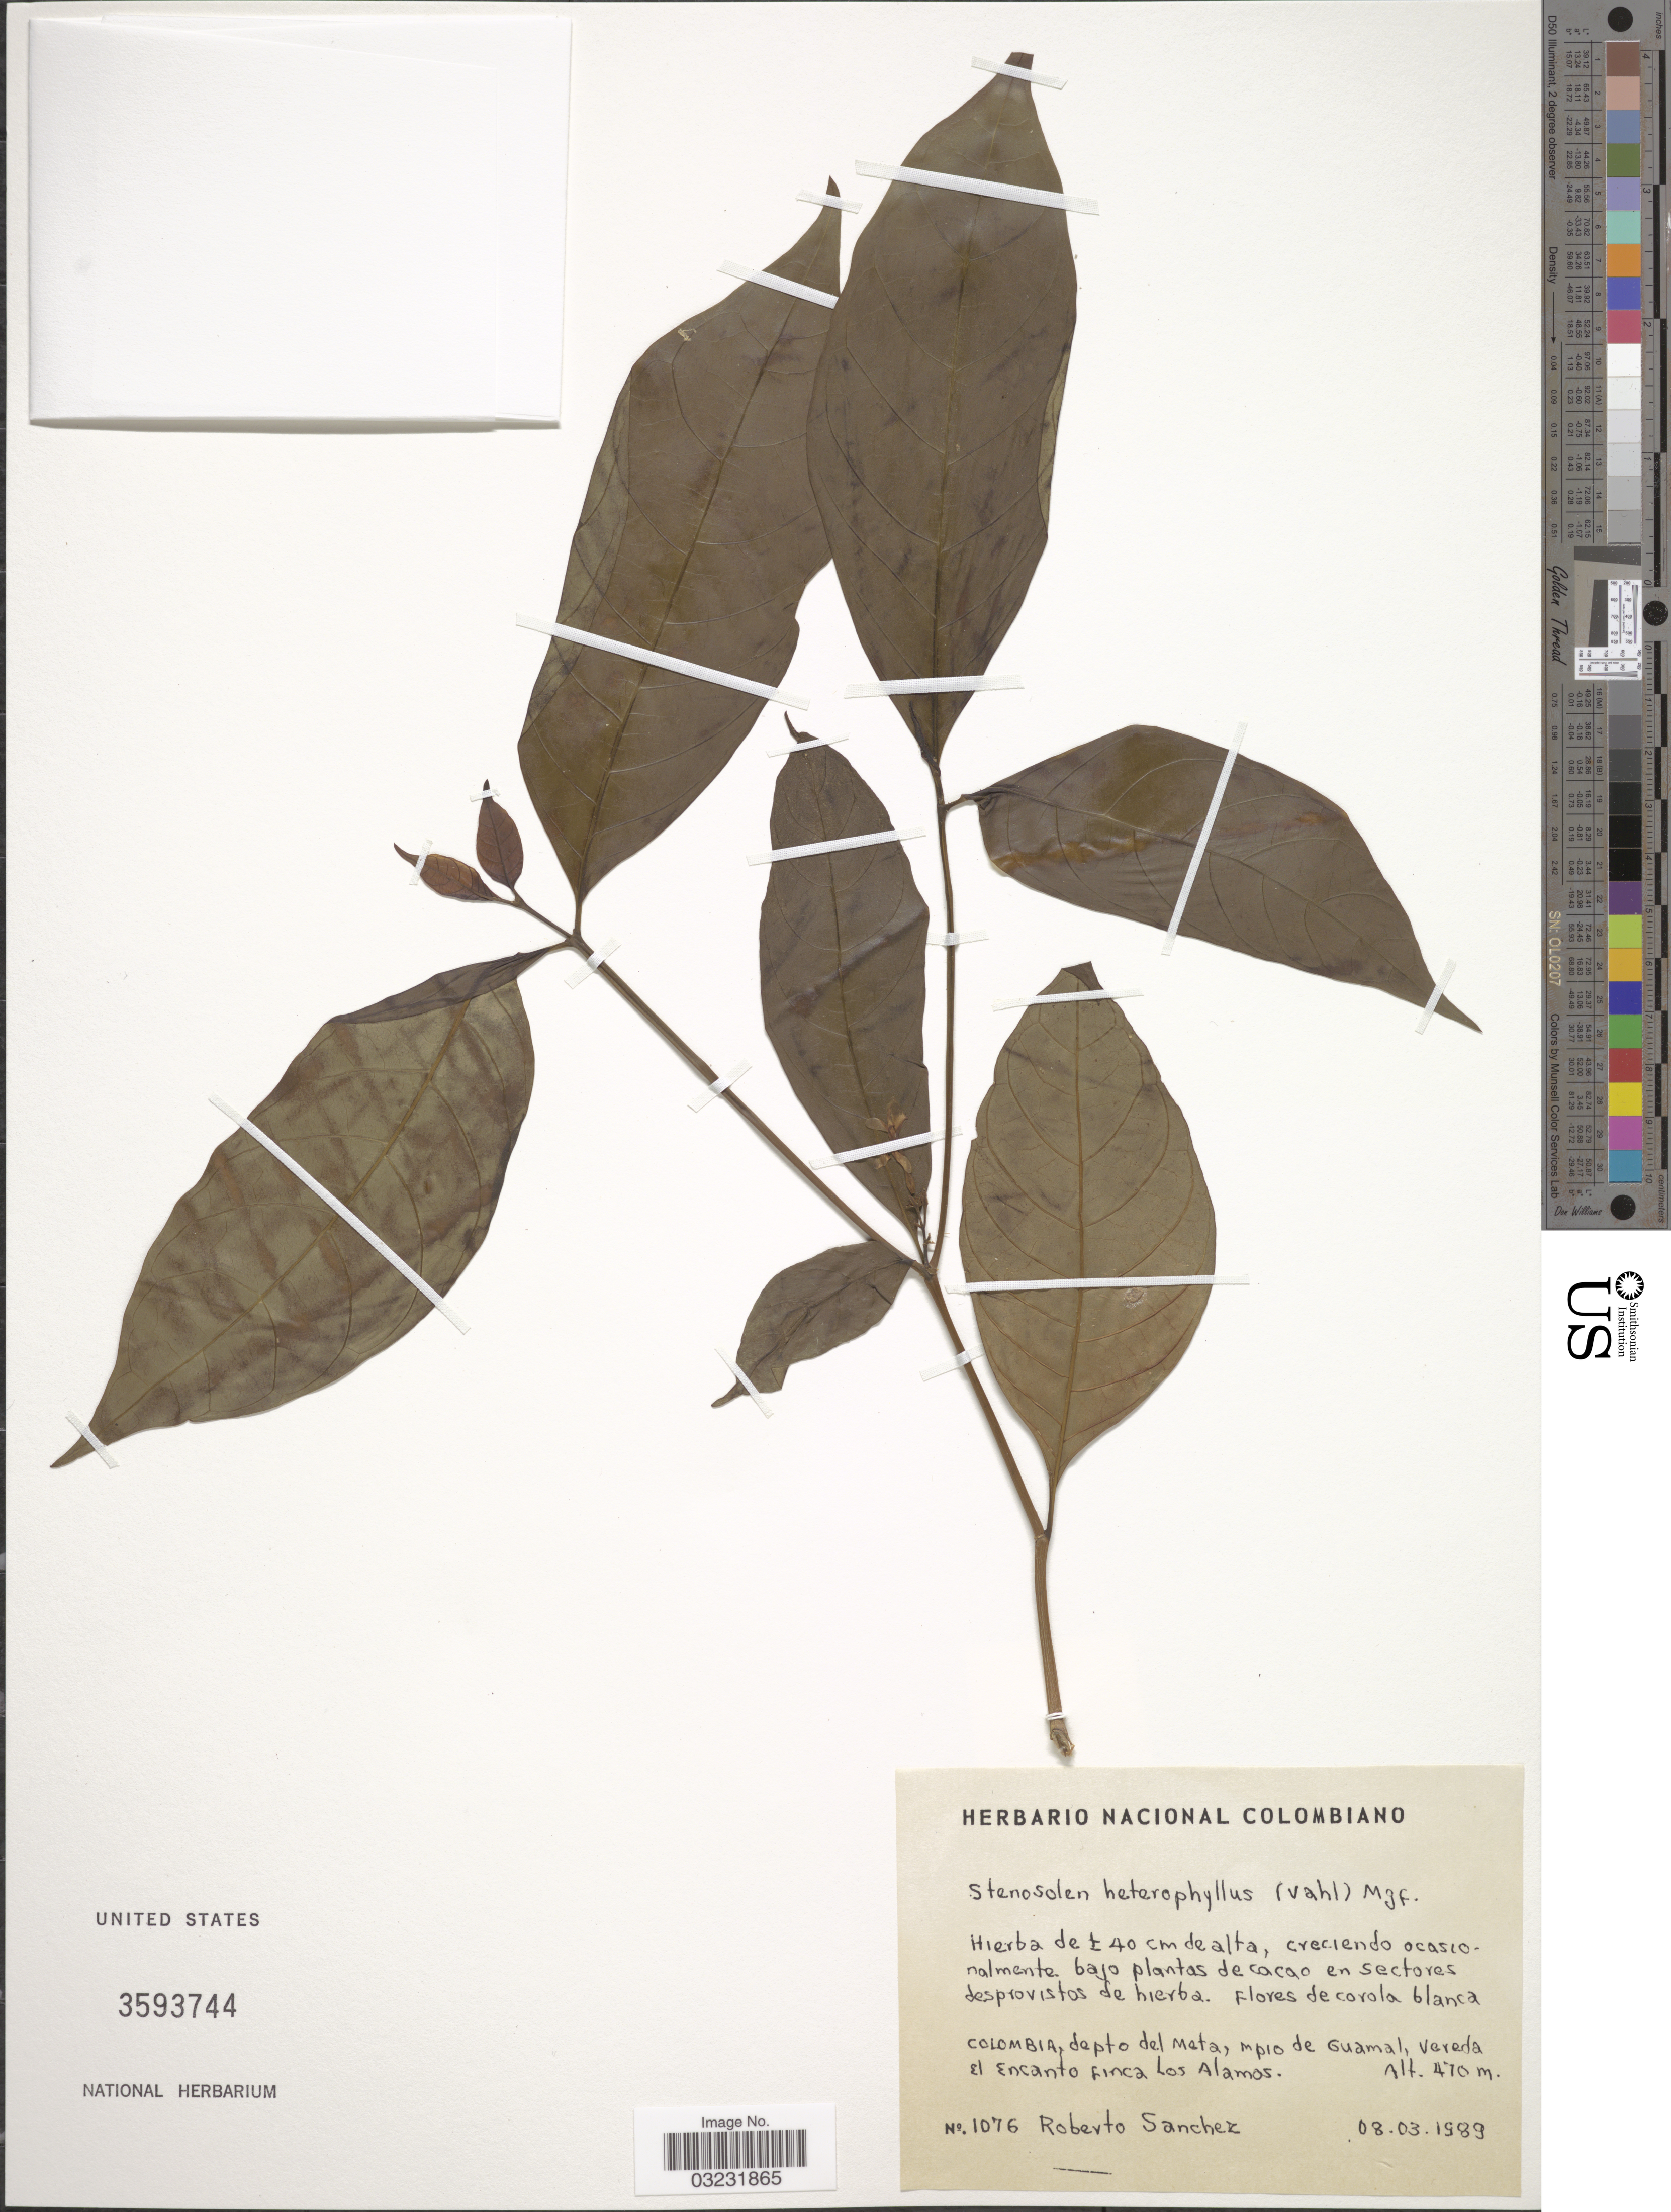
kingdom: Plantae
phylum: Tracheophyta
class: Magnoliopsida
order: Gentianales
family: Apocynaceae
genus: Tabernaemontana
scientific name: Tabernaemontana heterophylla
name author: Vahl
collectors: R. Sanchez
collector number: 1076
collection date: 1989-03-08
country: Colombia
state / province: Meta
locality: Depto del Meta, mpio de Guamal, Vereda el encanto finca Los Alamos.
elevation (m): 470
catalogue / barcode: US 3593744